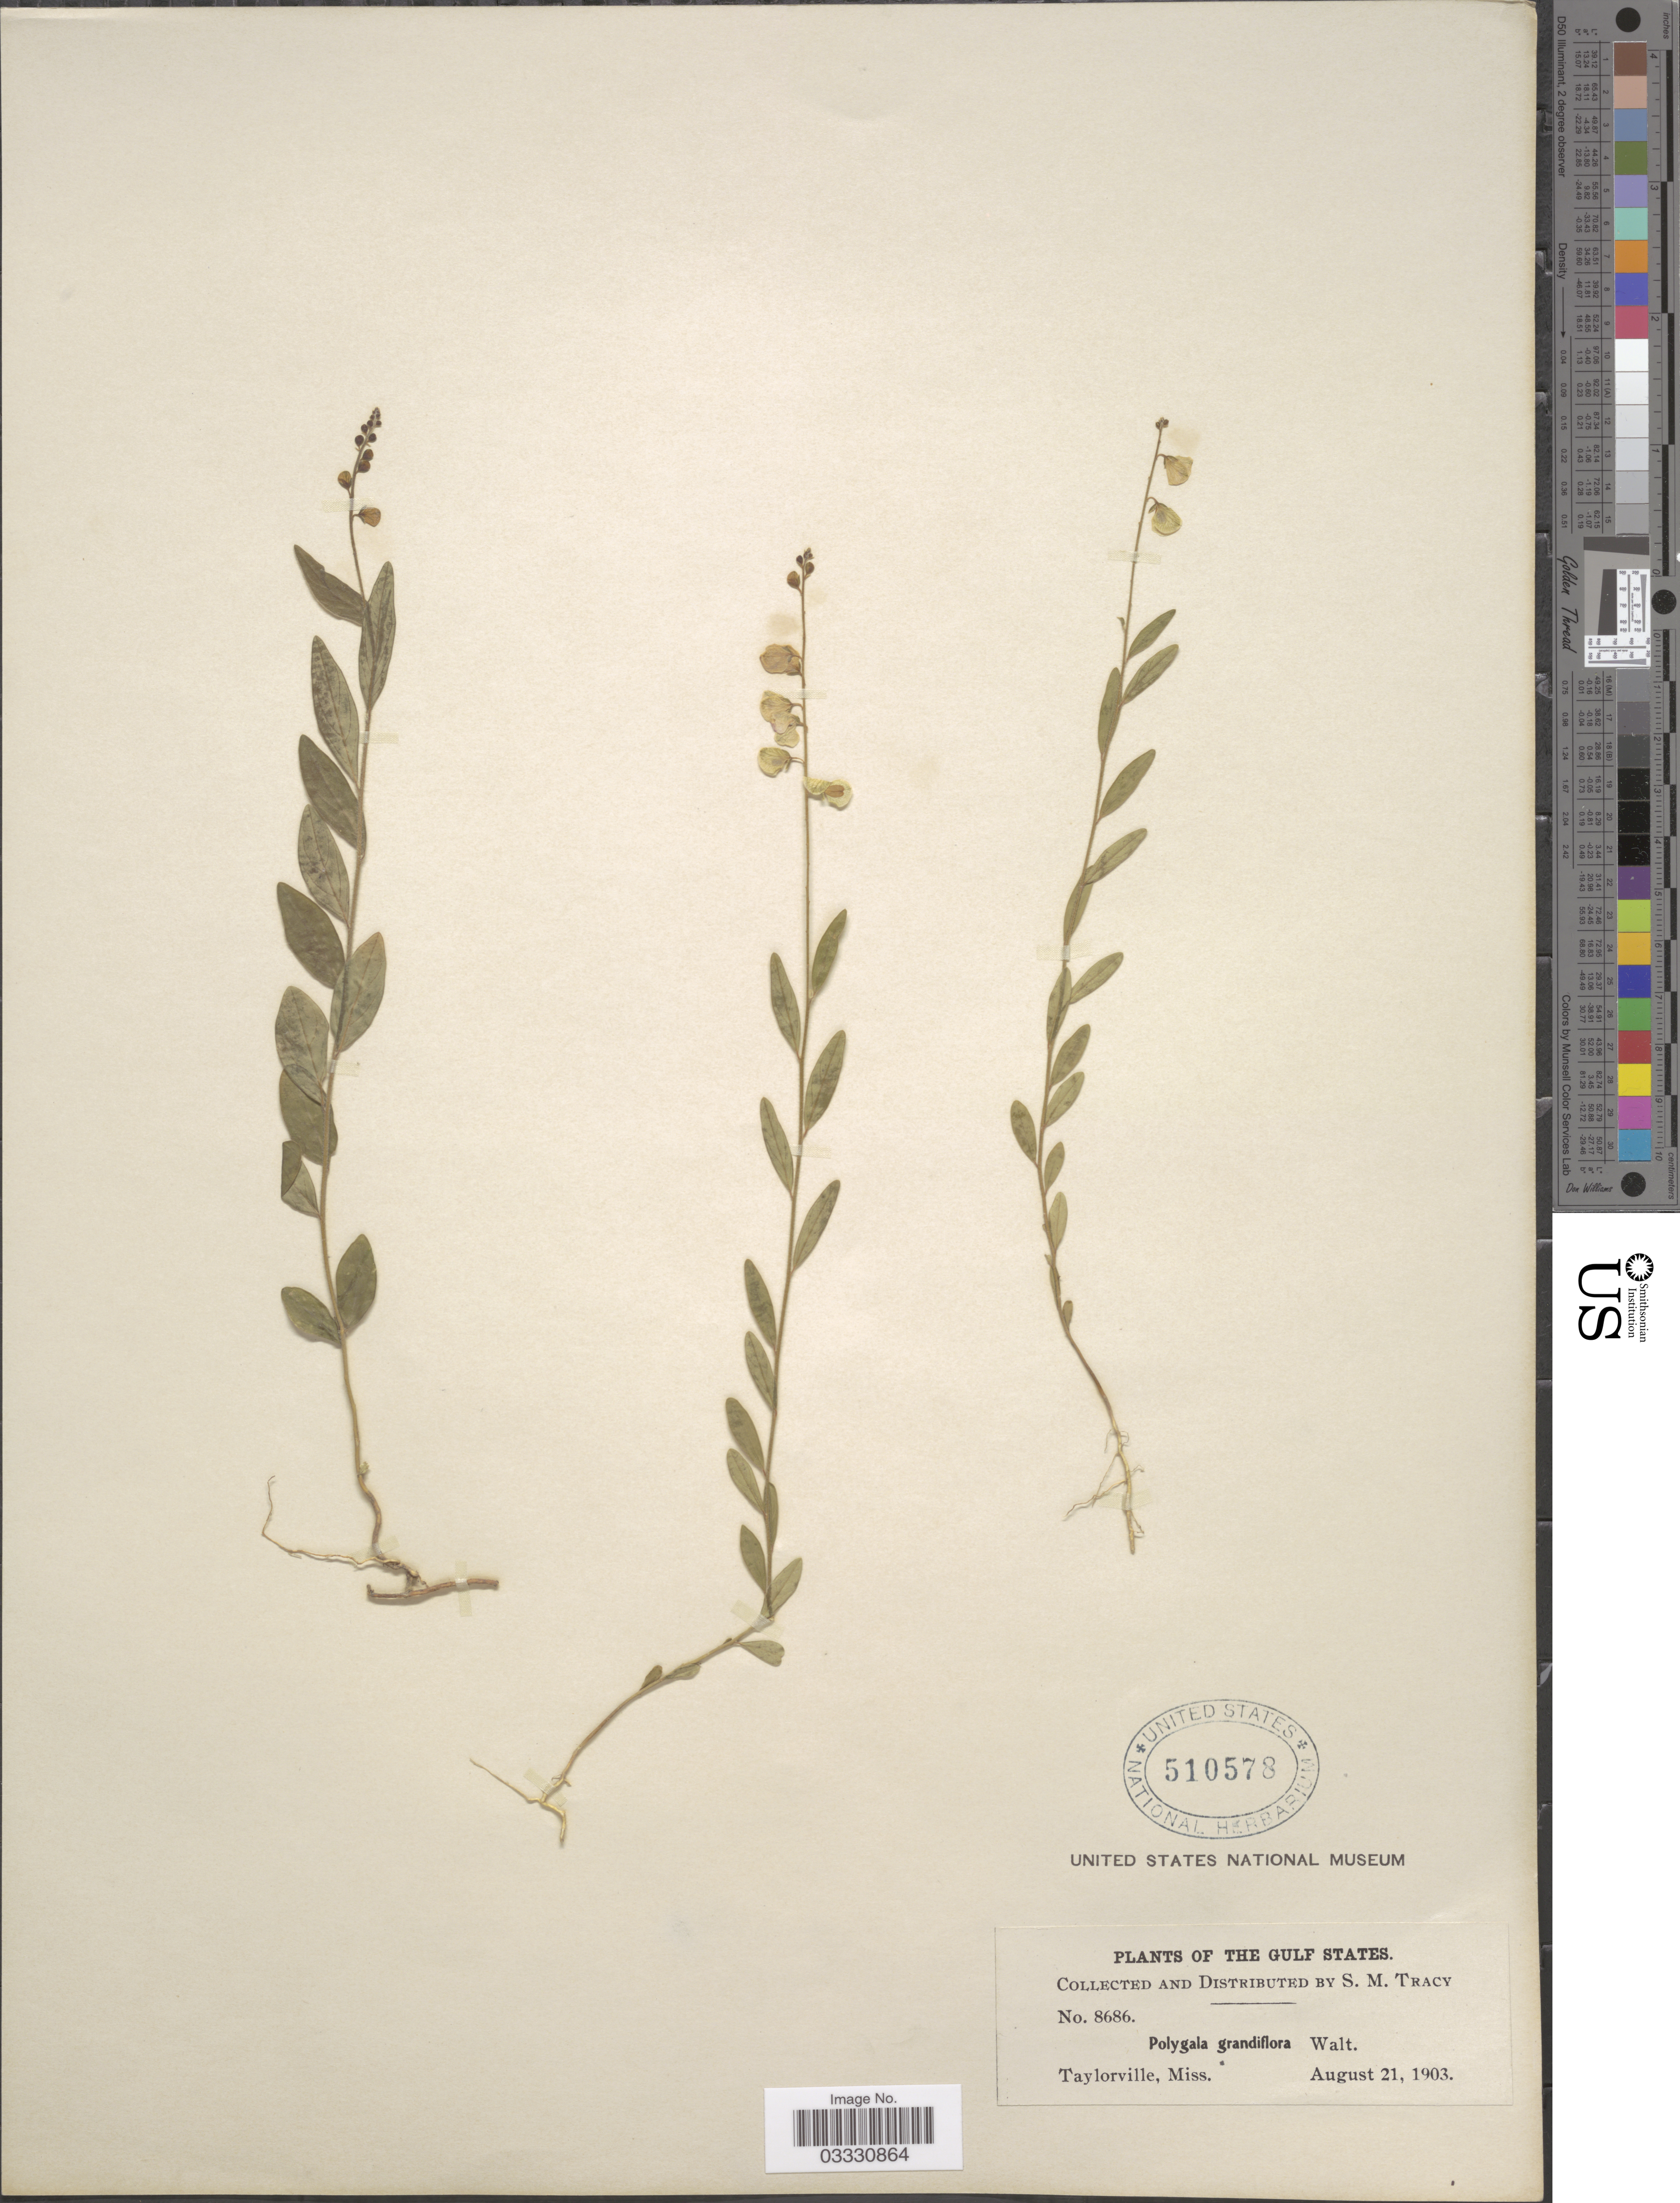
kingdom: Plantae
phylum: Tracheophyta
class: Magnoliopsida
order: Fabales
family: Polygalaceae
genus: Asemeia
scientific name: Asemeia grandiflora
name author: (Walter) Small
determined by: Strong, Mark T., (BOT), Smithsonian Institution - National Museum of Natural History (UNITED STATES)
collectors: S. M. Tracy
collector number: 8686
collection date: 1903-08-21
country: United States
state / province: Mississippi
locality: The Gulf States. Taylorville.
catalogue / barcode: US 510578